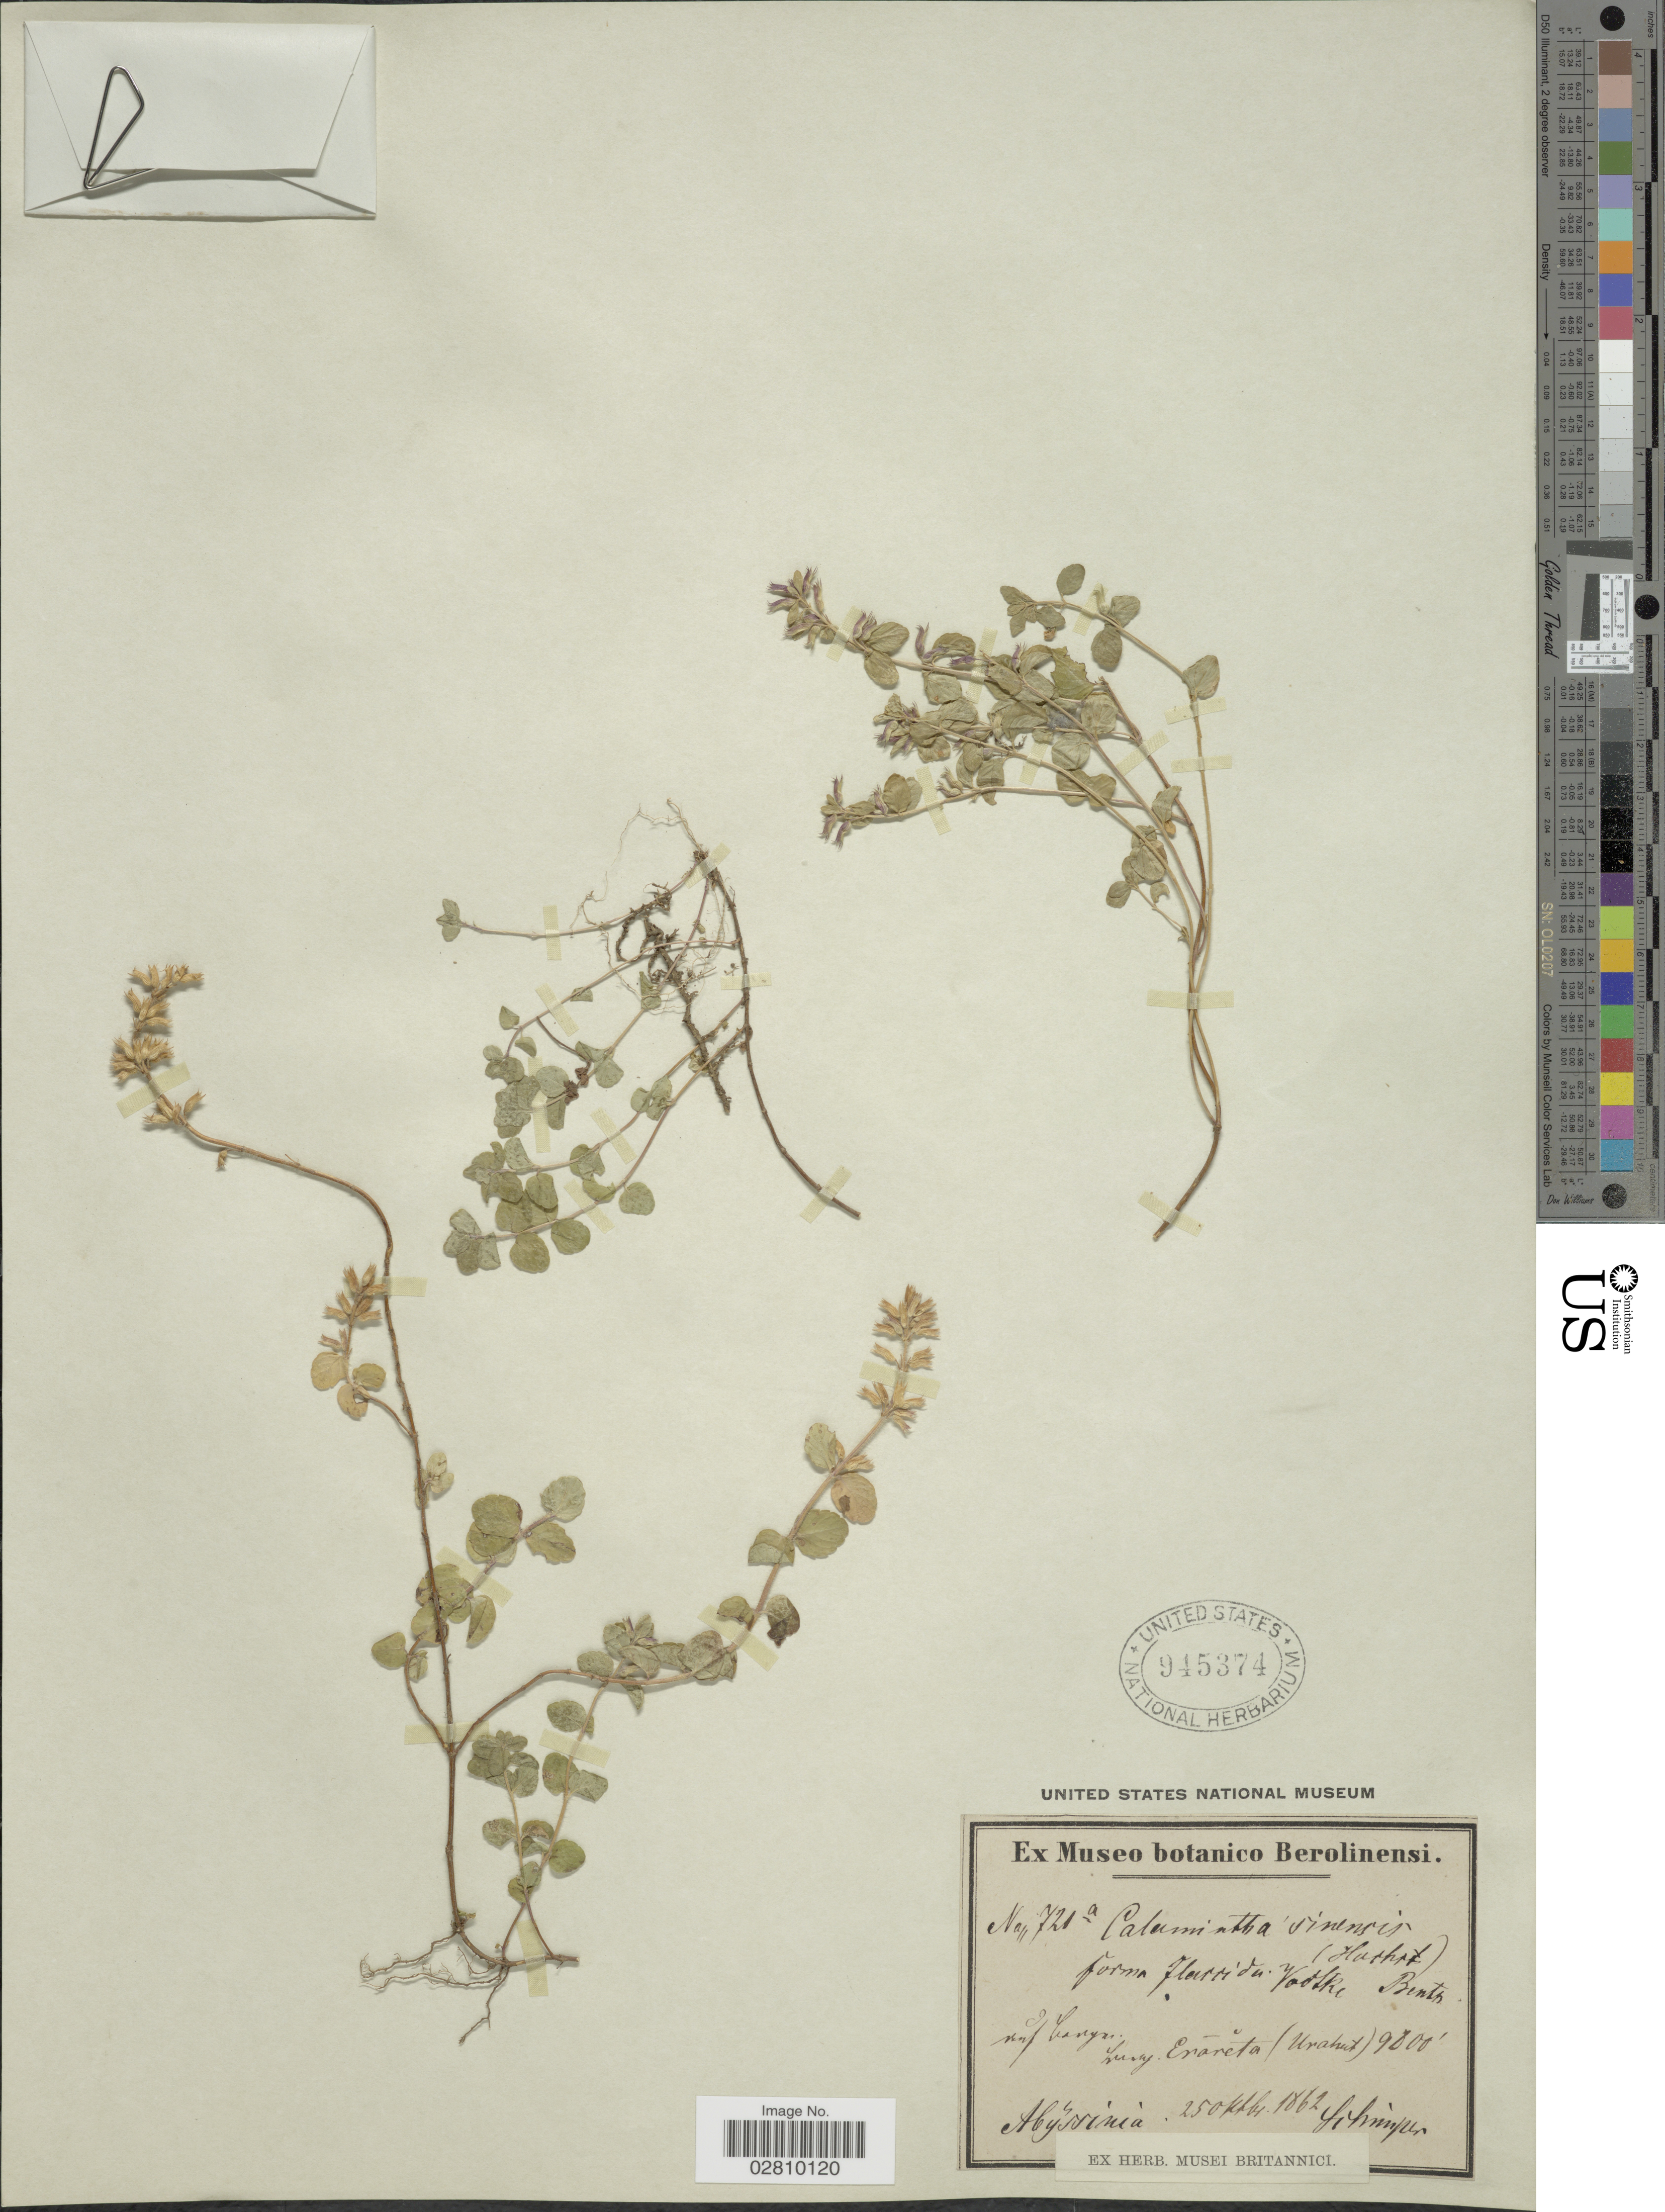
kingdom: Plantae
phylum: Tracheophyta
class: Magnoliopsida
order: Lamiales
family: Lamiaceae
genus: Calamintha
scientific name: Calamintha simensis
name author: Benth.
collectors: -. Schimper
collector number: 721a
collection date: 1862-10-25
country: Eritrea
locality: Auf Cangas [interpreted], Zuruj [interpreted]. Erareta (Urahut). Abyssinia.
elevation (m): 2987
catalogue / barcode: US 945374